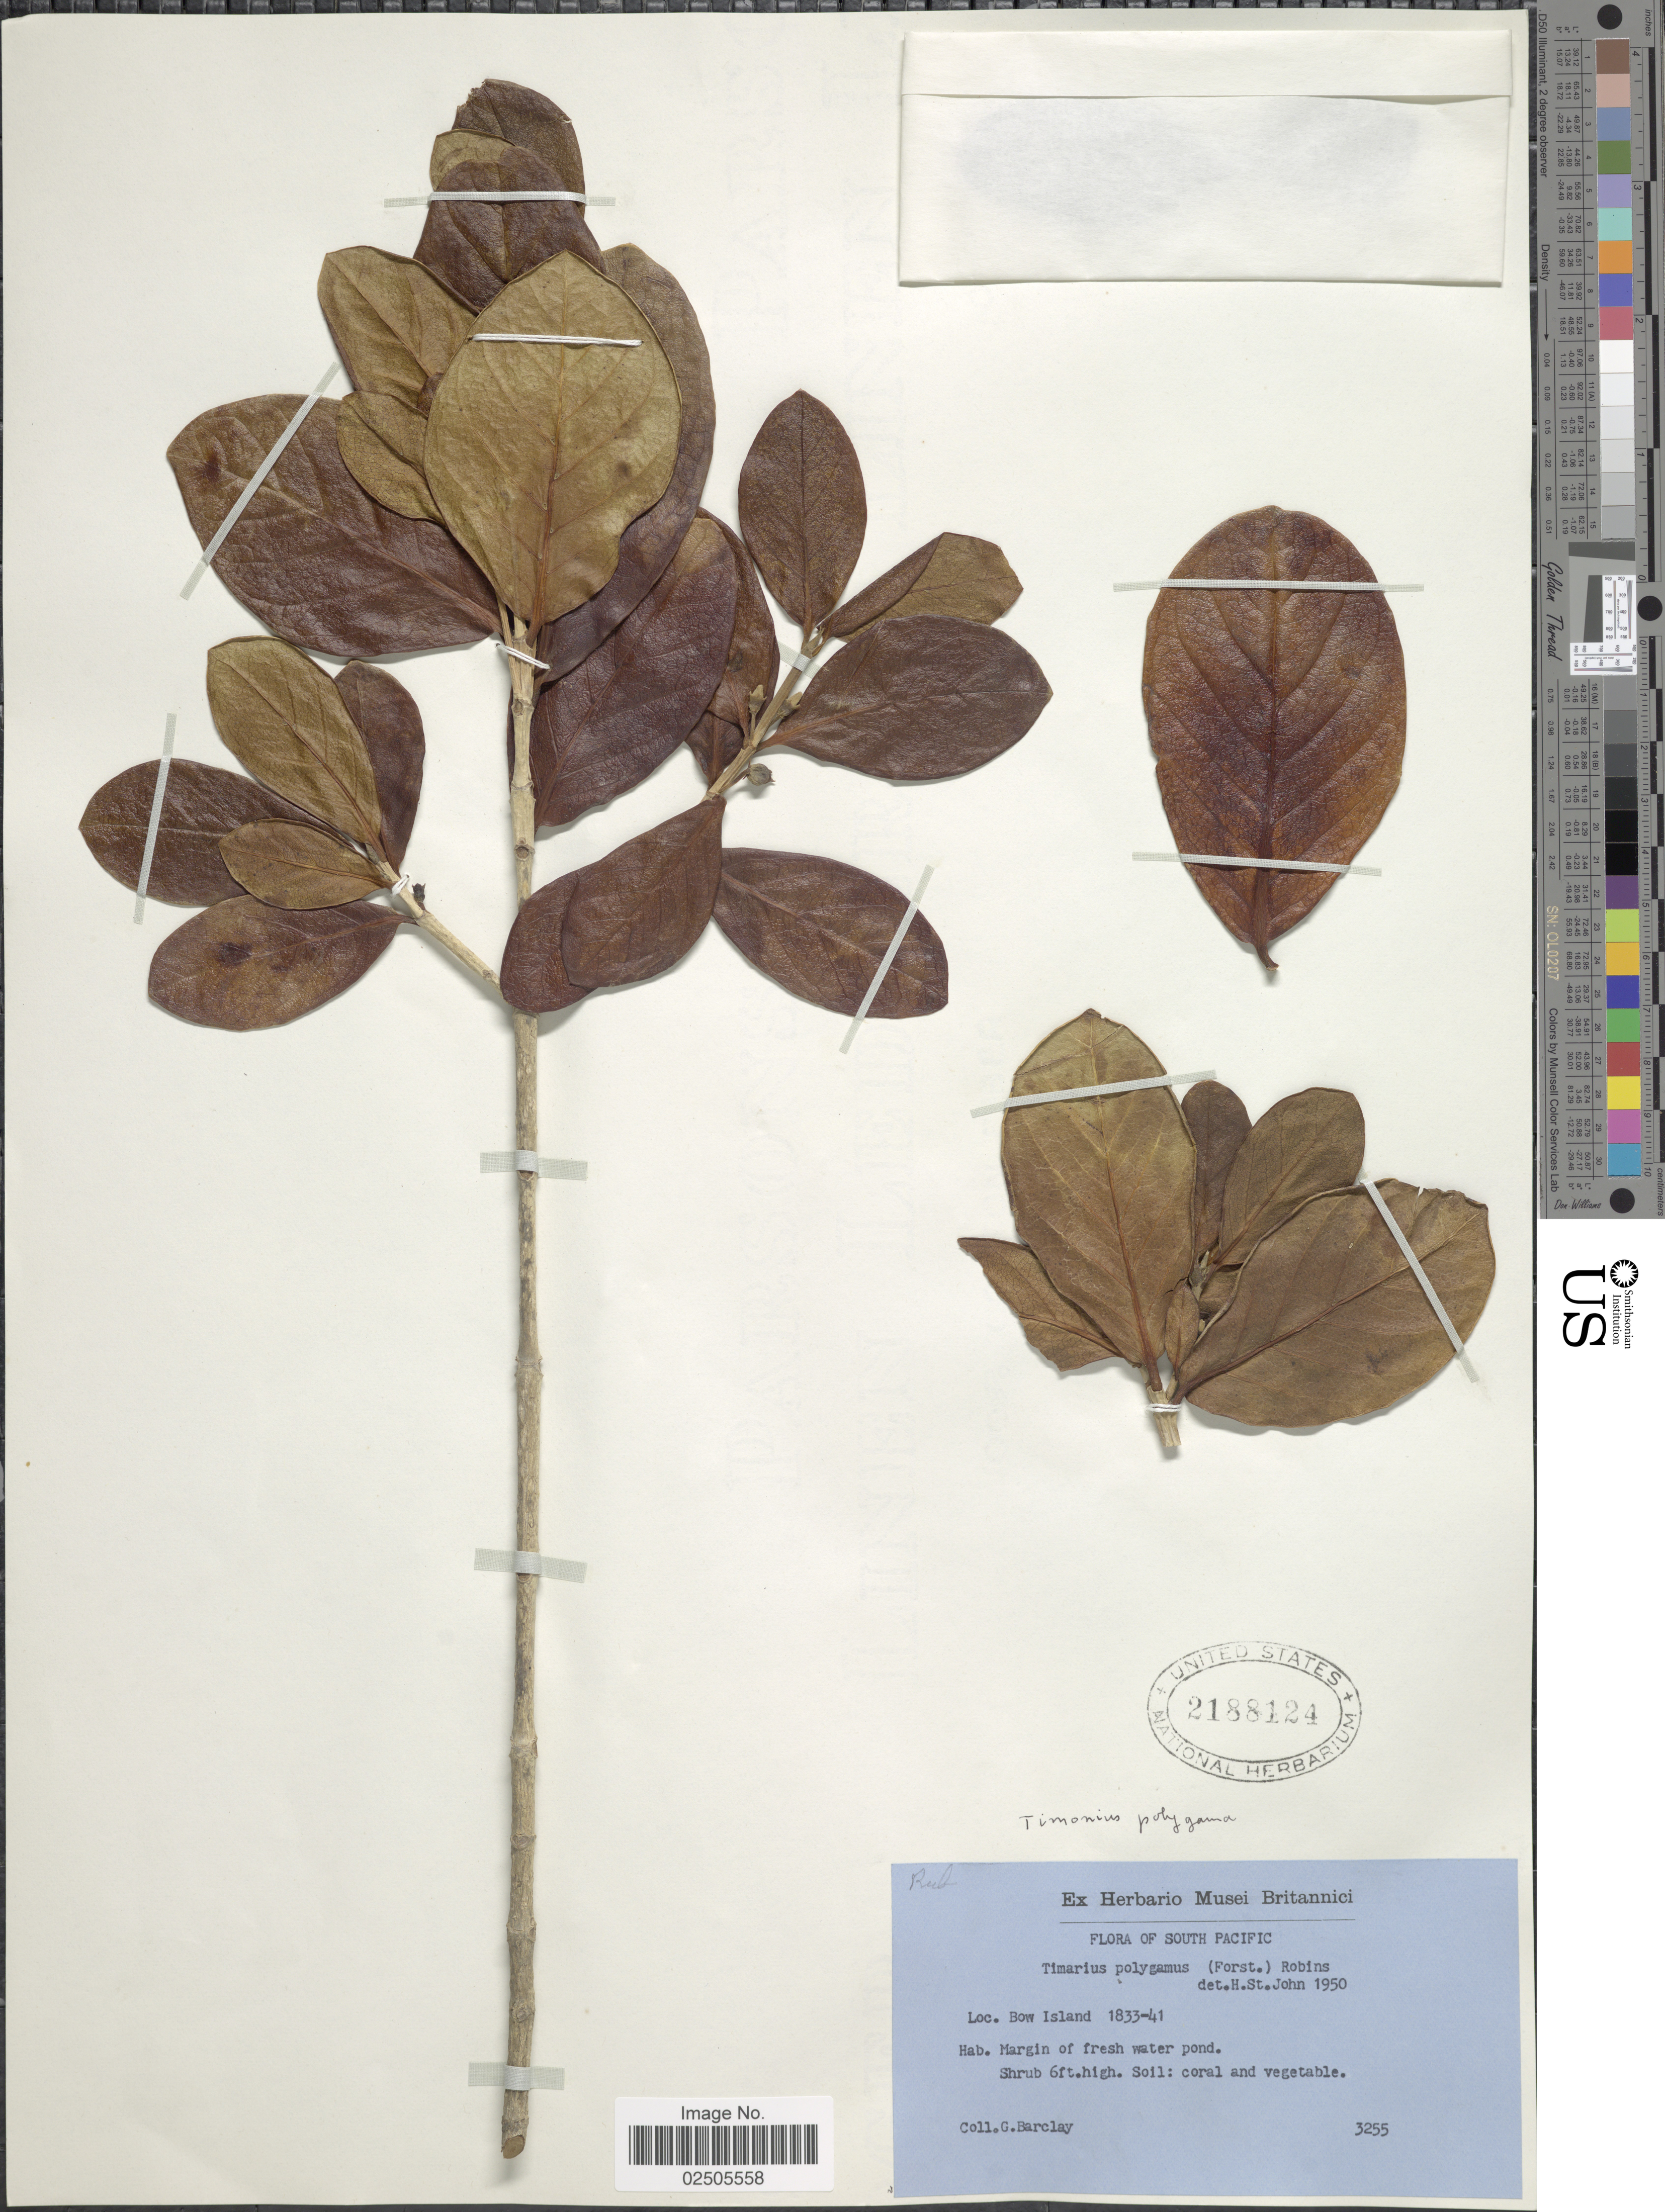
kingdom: Plantae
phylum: Tracheophyta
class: Magnoliopsida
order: Gentianales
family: Rubiaceae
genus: Timonius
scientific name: Timonius polygamus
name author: (G. Forst.) Rob.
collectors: G. W. Barclay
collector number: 3255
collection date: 1833/1841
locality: South Pacific, Bow Island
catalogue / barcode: US 2188124